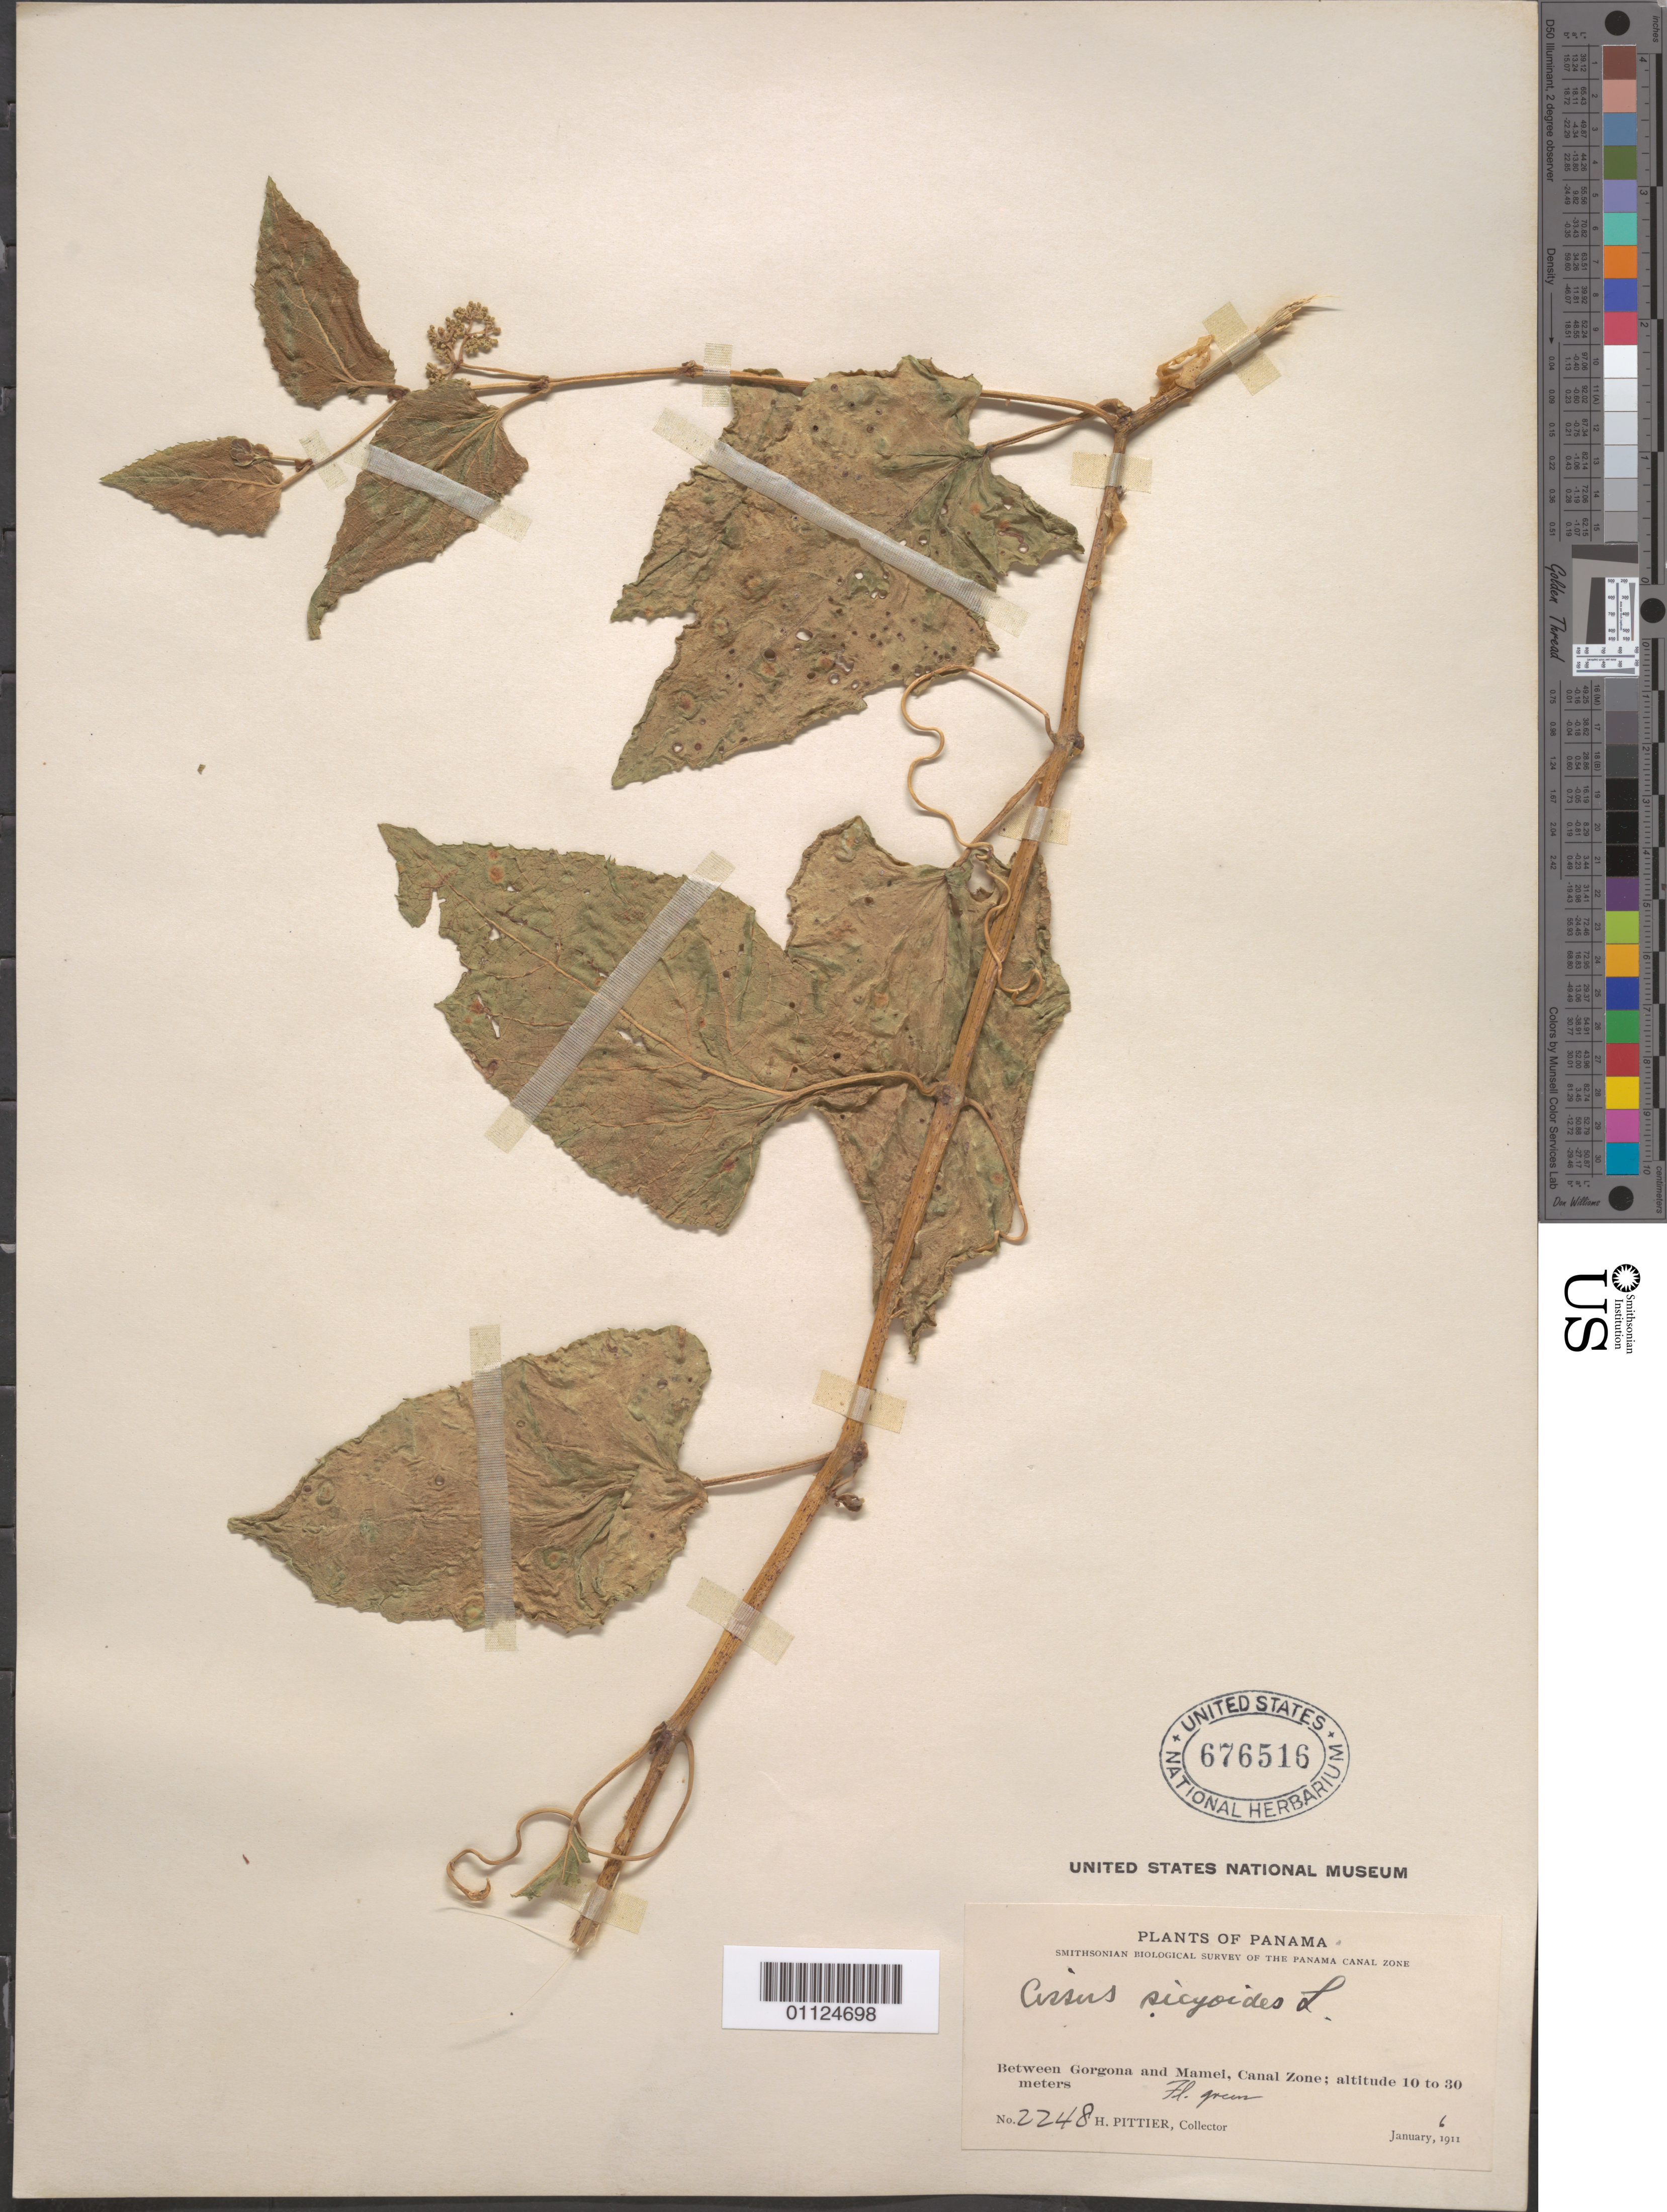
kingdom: Plantae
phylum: Tracheophyta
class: Magnoliopsida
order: Vitales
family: Vitaceae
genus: Cissus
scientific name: Cissus verticillata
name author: (L.) Nicolson & C.E. Jarvis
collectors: H. F. Pittier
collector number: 2248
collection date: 1911-01-06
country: Panama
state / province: Panamá Oeste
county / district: Canal Zone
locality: Between Gorgona and Mamei.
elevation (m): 10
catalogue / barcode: US 676516